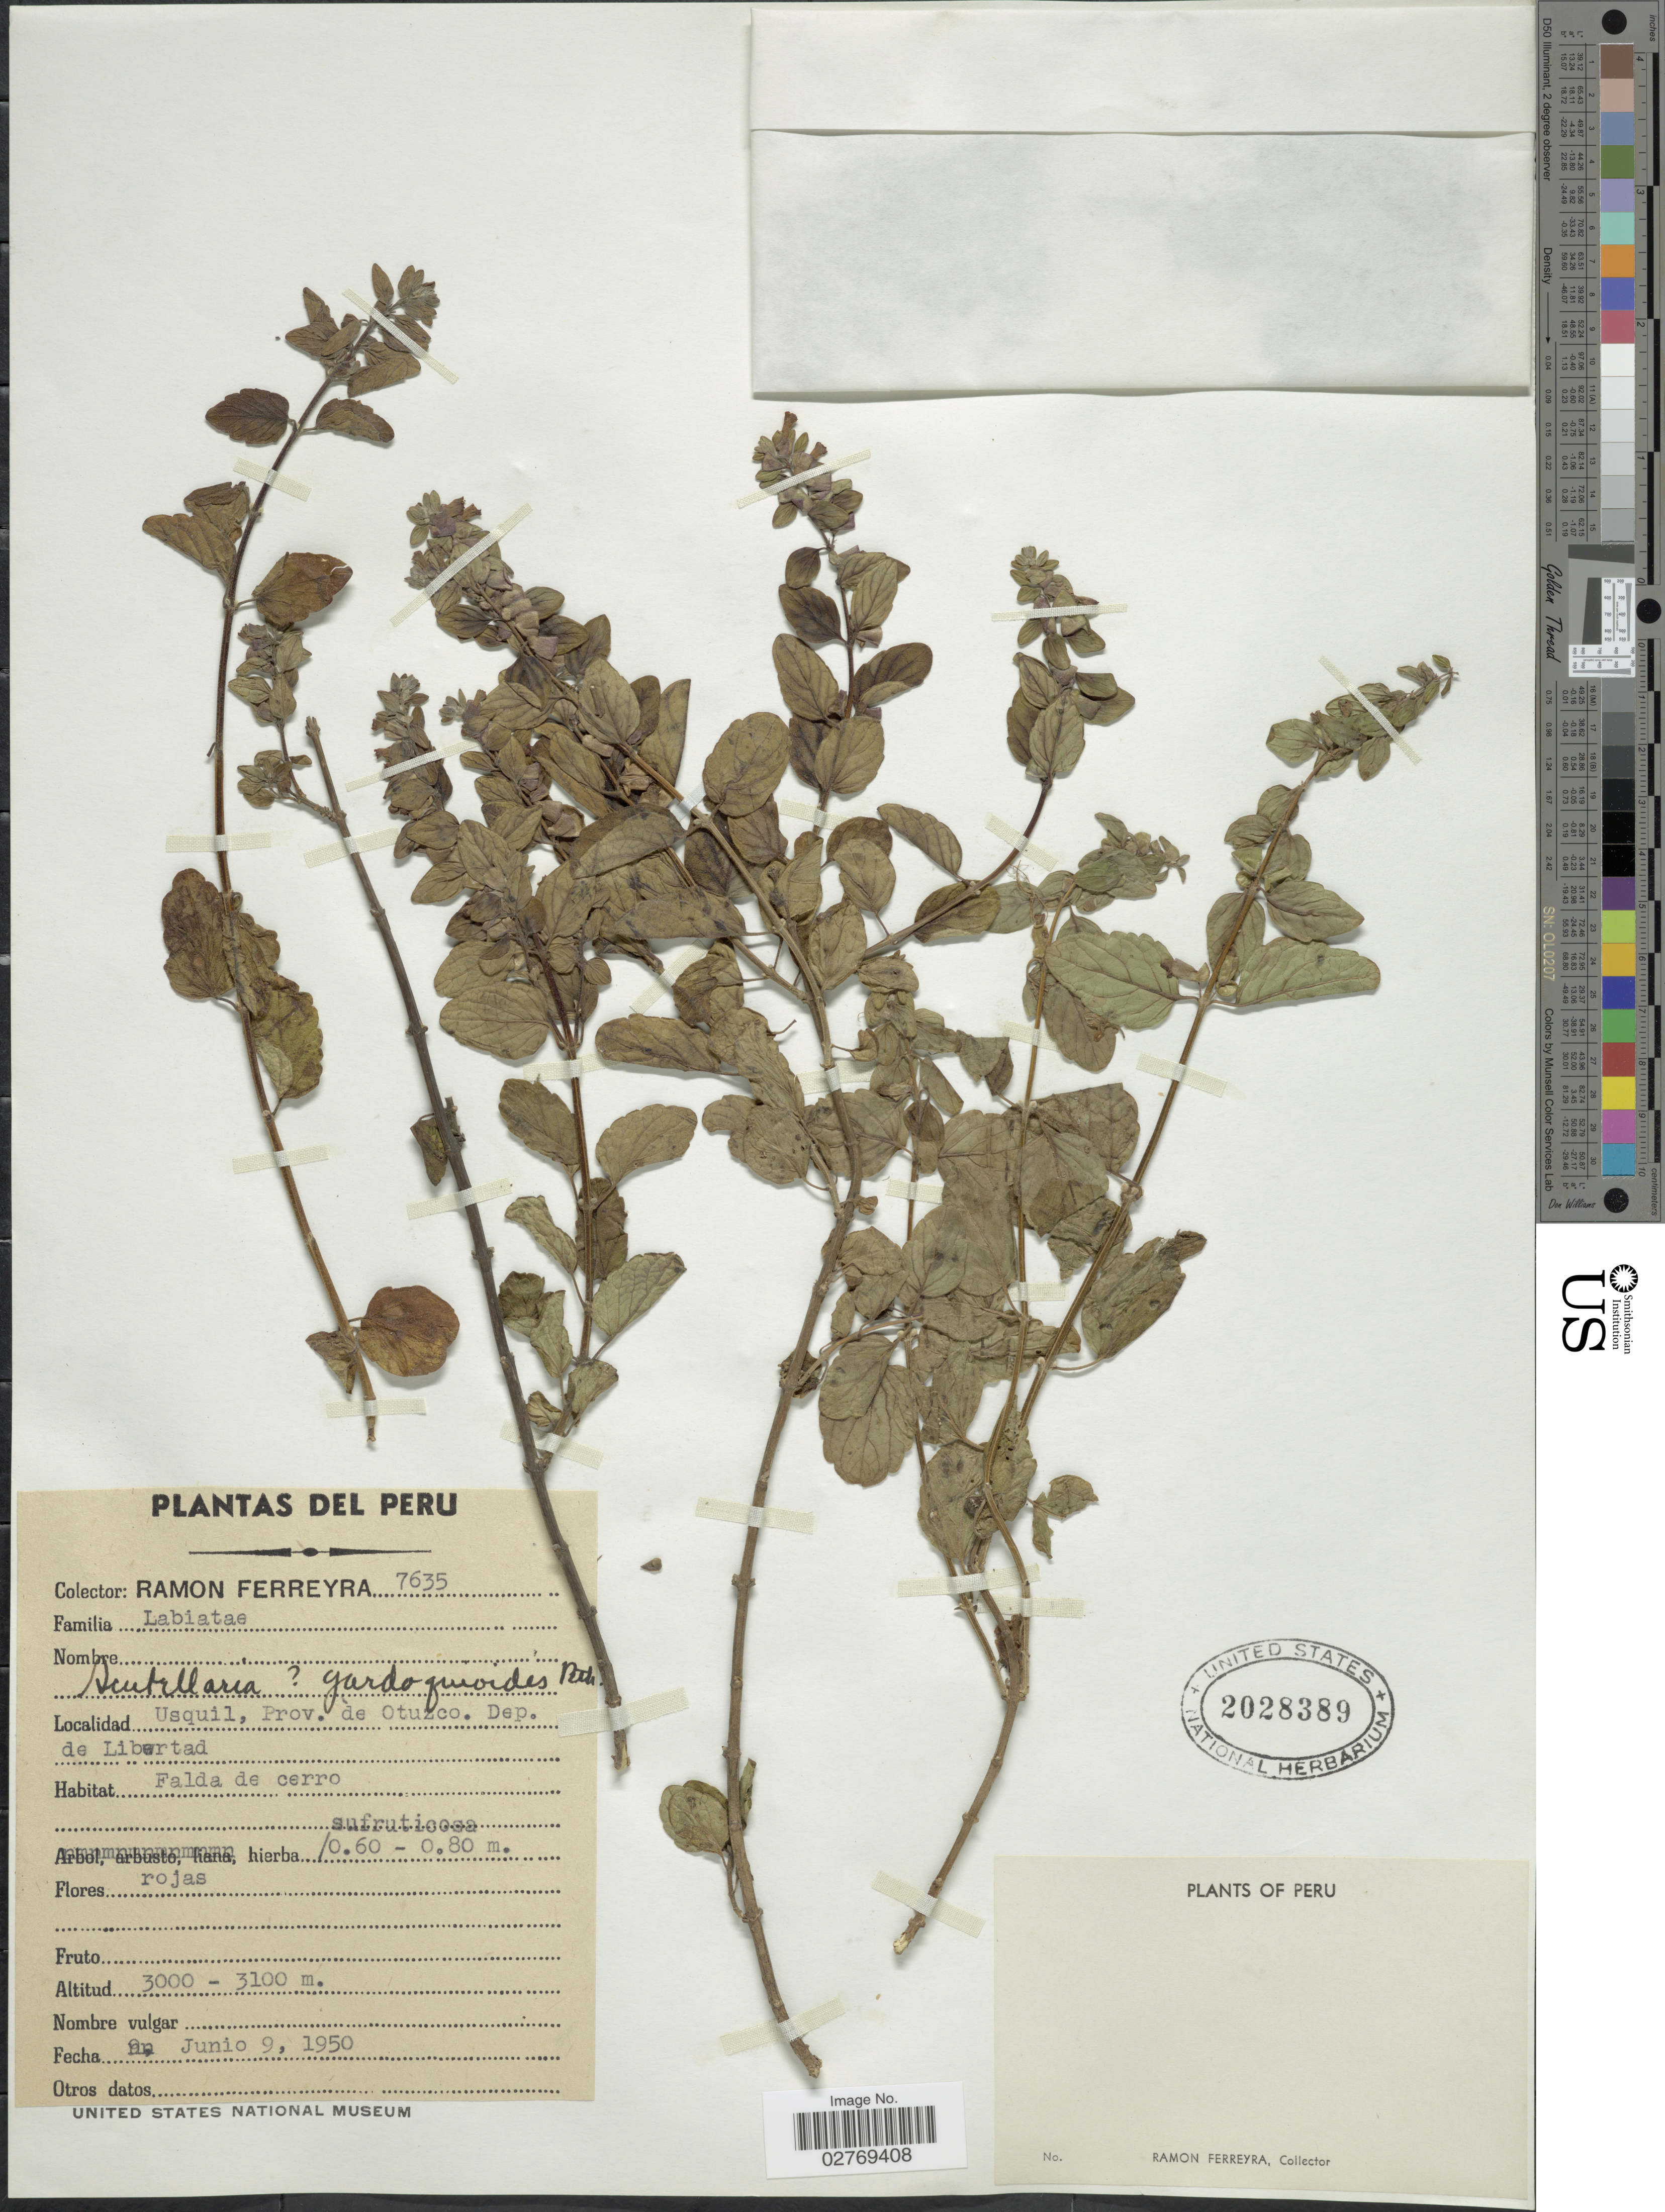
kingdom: Plantae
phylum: Tracheophyta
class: Magnoliopsida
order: Lamiales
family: Lamiaceae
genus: Scutellaria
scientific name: Scutellaria gardoquioides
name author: (Benth.) Benth.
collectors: R. A. Ferreyra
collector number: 7635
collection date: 1950-06-09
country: Peru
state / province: La Libertad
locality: Usquil, Prov. de Otuzco, Dep. de Libertad.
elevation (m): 3000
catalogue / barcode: US 2028389